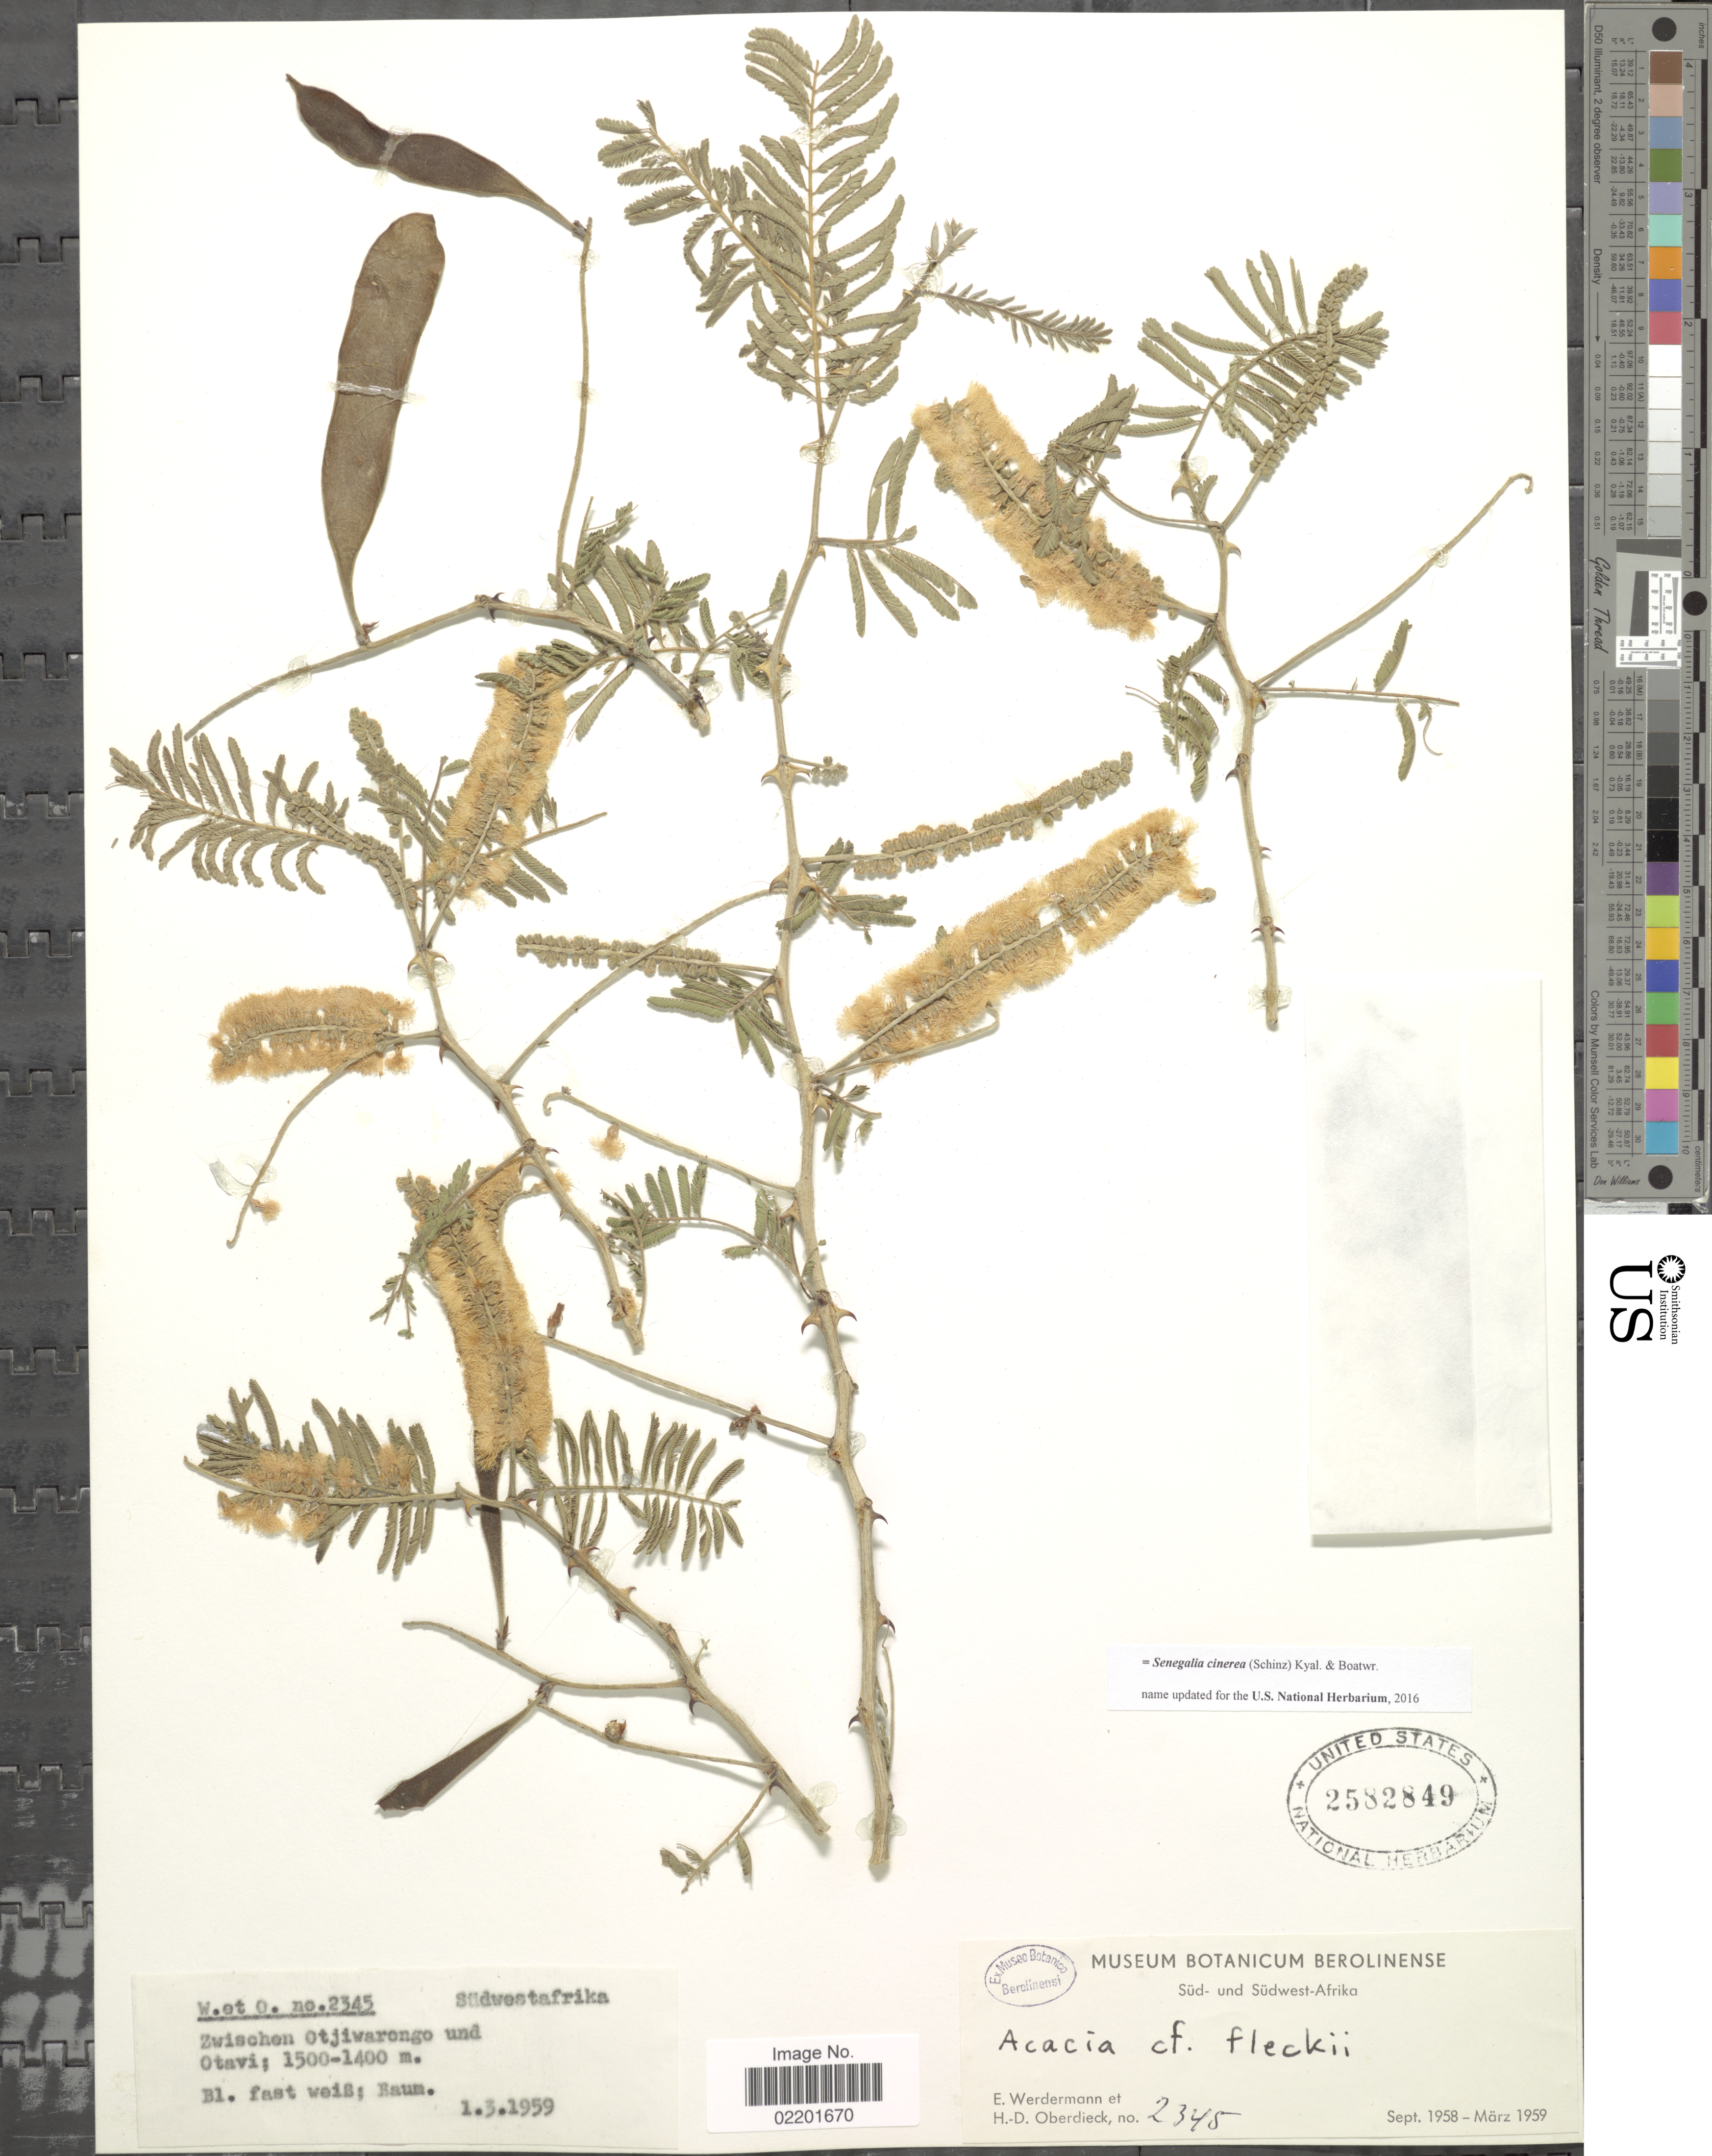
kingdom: Plantae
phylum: Tracheophyta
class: Magnoliopsida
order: Fabales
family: Fabaceae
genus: Senegalia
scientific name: Senegalia cinerea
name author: Kyal. & Boatwr.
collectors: E. Werdermann & H. Oberdieck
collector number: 2345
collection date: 1959-03-01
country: Namibia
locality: Sudwestafrika, Zwischen Otjiwarongo und Otavi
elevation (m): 1400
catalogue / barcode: US 2582849